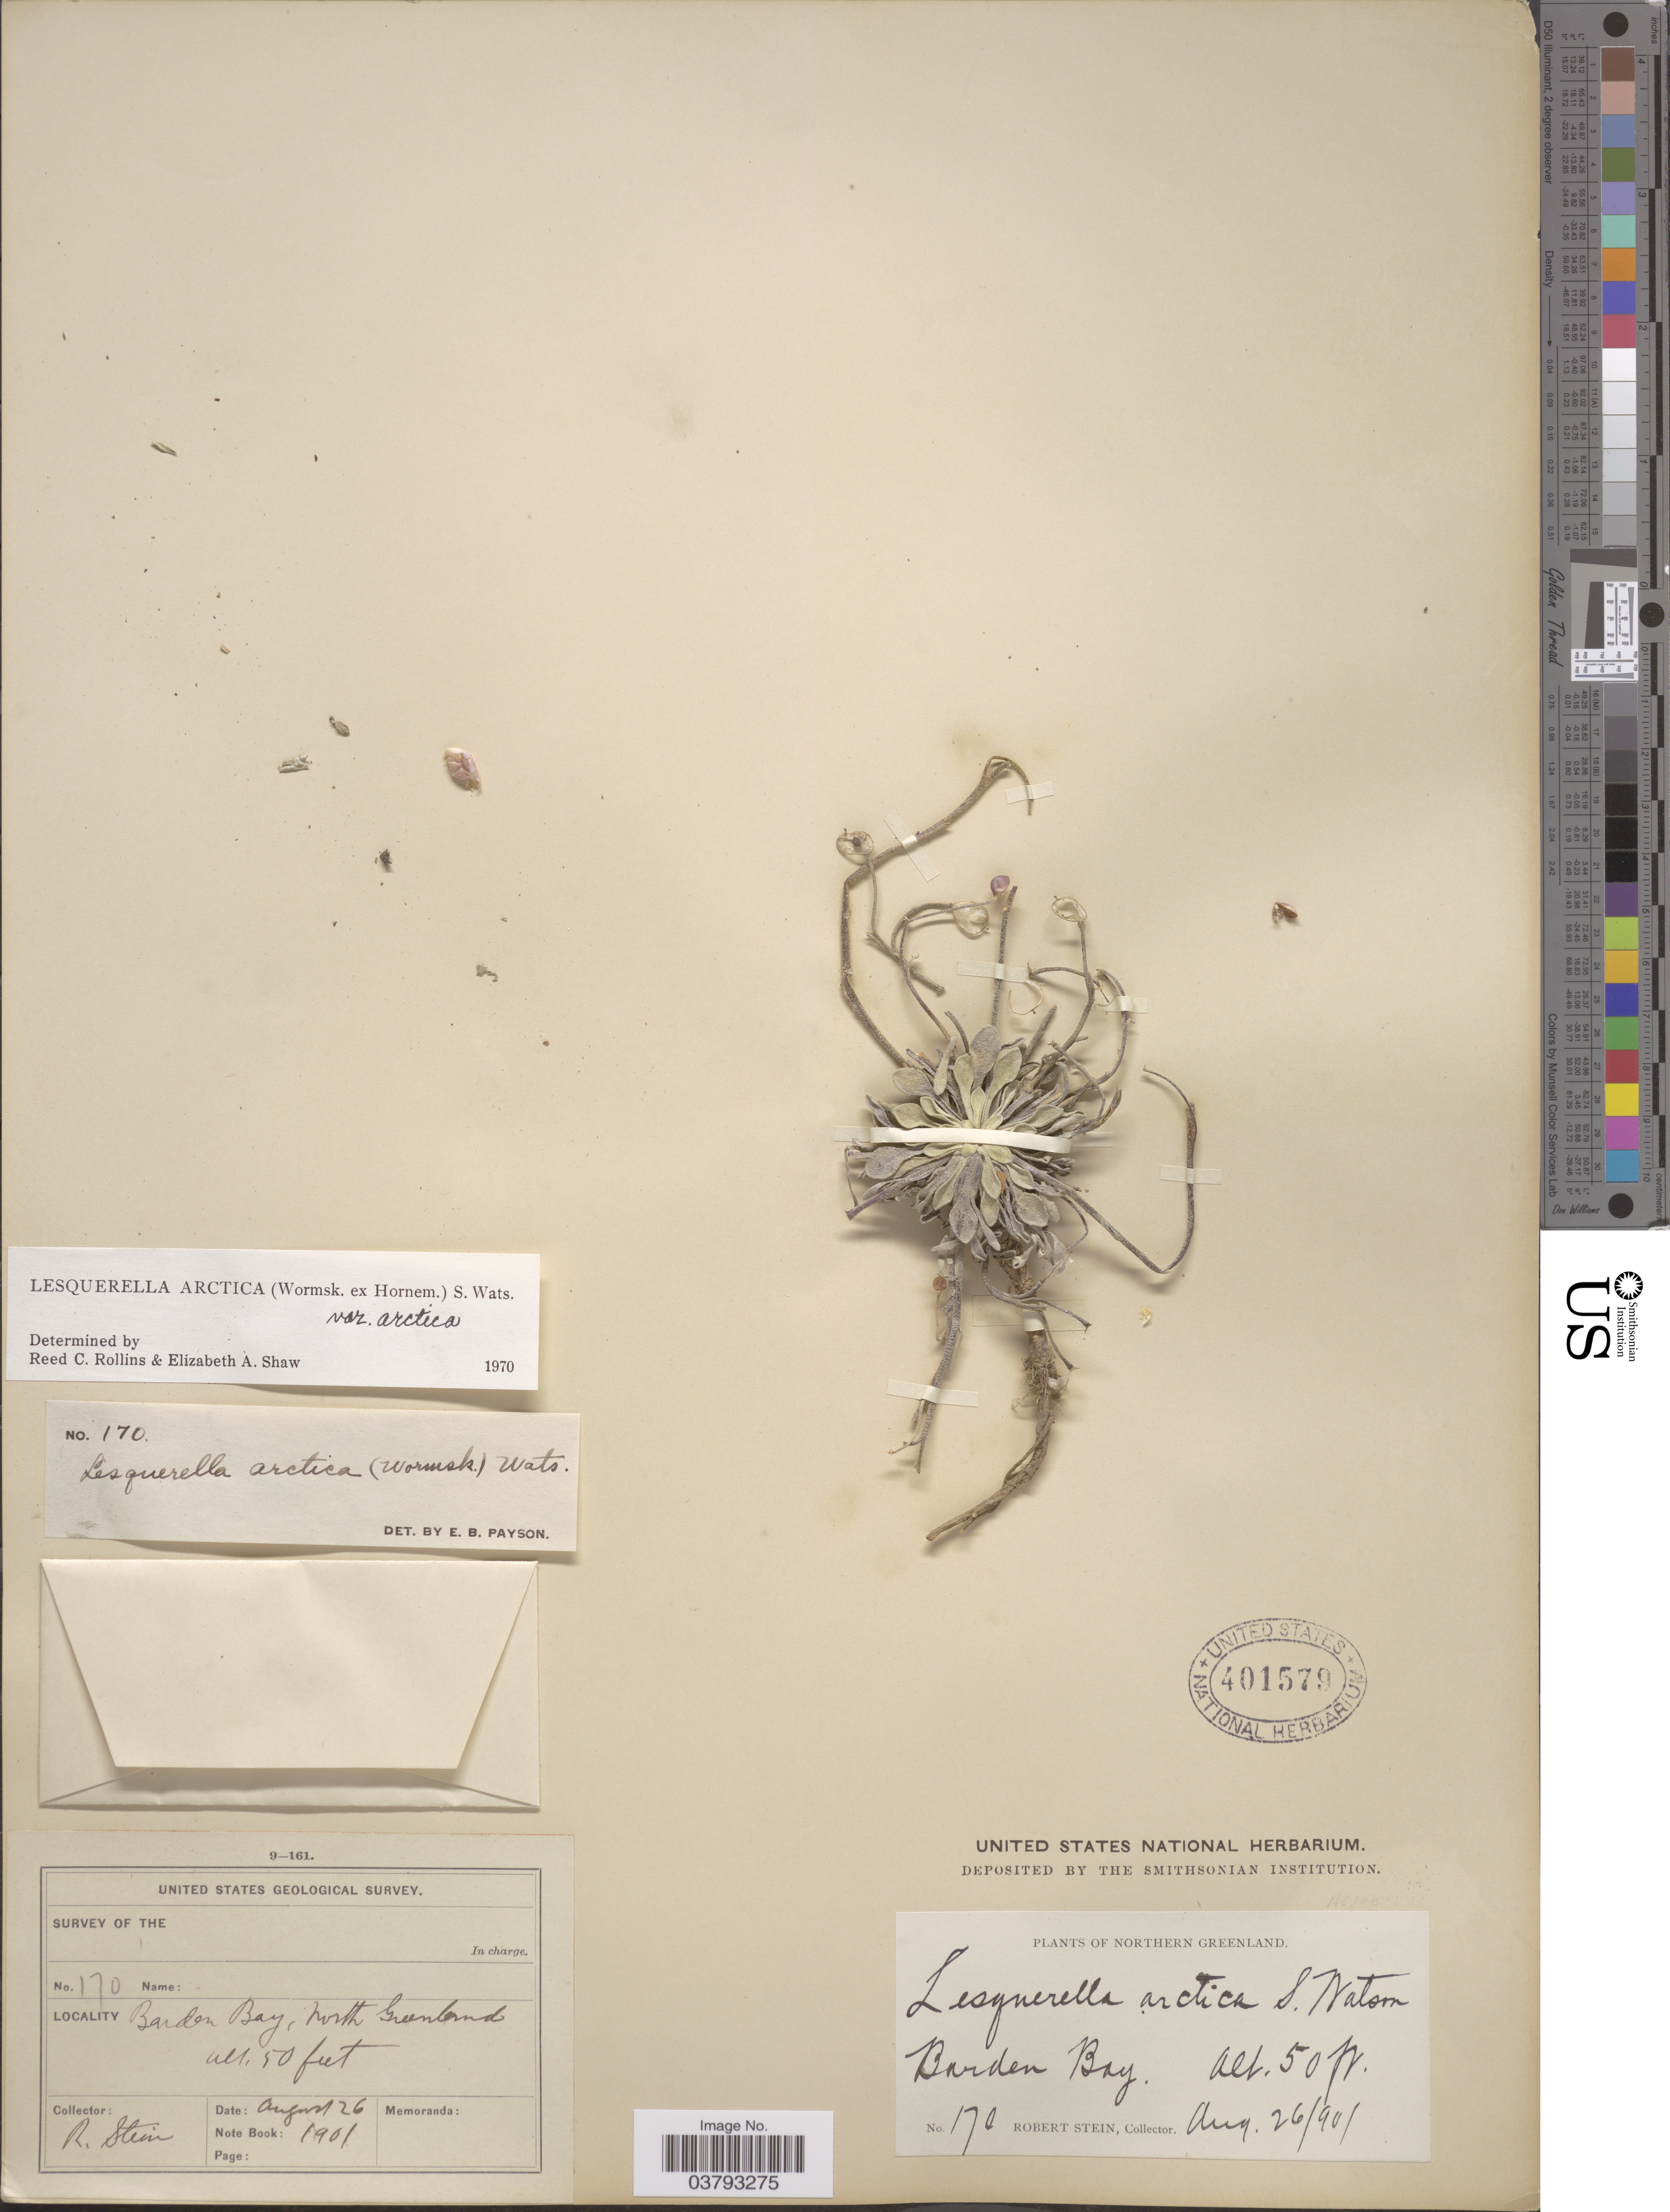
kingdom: Plantae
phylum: Tracheophyta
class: Magnoliopsida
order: Brassicales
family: Brassicaceae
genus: Lesquerella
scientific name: Lesquerella arctica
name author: (Wormsk. ex Hornem.) S. Watson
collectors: R. Stein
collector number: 170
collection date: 1901-08-26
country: Greenland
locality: Barden Bay, Northern Greenland.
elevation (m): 15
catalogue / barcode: US 401579